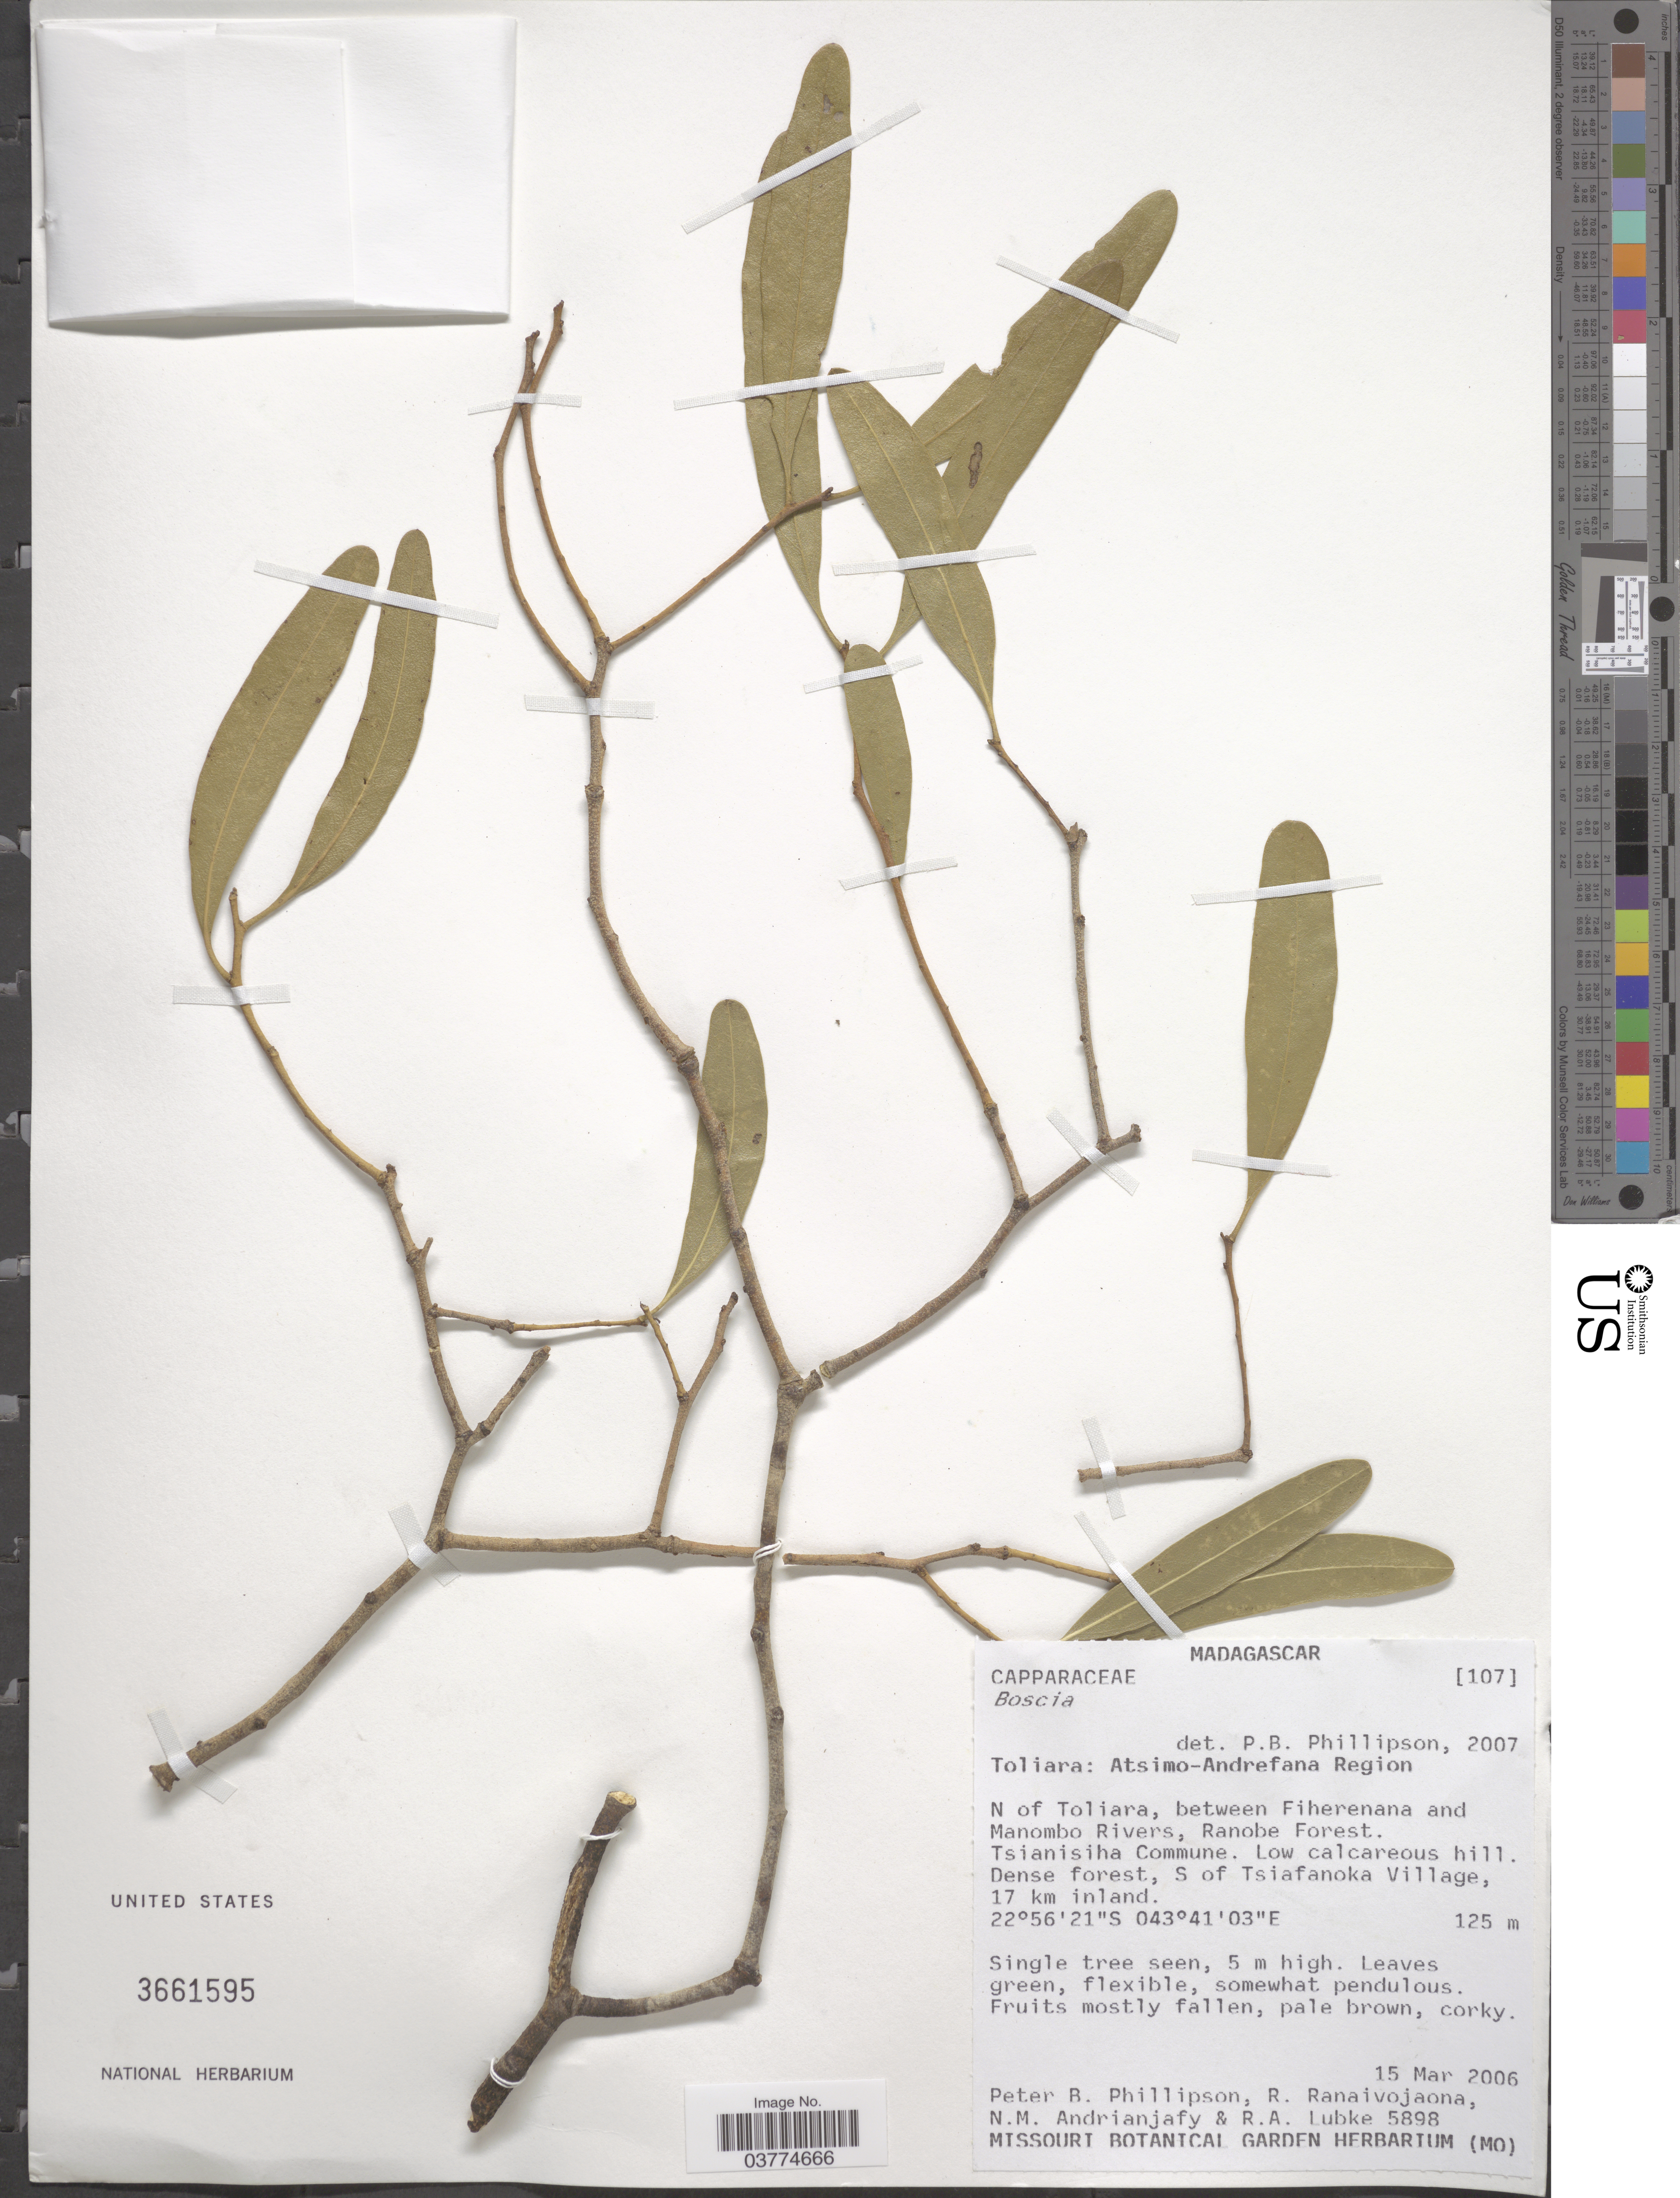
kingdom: Plantae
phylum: Tracheophyta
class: Magnoliopsida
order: Brassicales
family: Capparaceae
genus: Boscia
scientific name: Boscia sp.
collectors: P. B. Phillipson, R. Ranaivojaona, N. M. Andrianjafy & R. Lubke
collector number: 5898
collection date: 2006-03-15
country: Madagascar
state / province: Atsimo-Andrefana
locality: Toliara: Atsimo-Andrefana Region. N of Toliara, between Fiherenana and Manombo Rivers, Ranobe Forest. Tsianisiha Commune. Low calcareous hill. S of Tsiafanoka Village, 17 km inland.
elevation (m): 125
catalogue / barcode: US 3661595